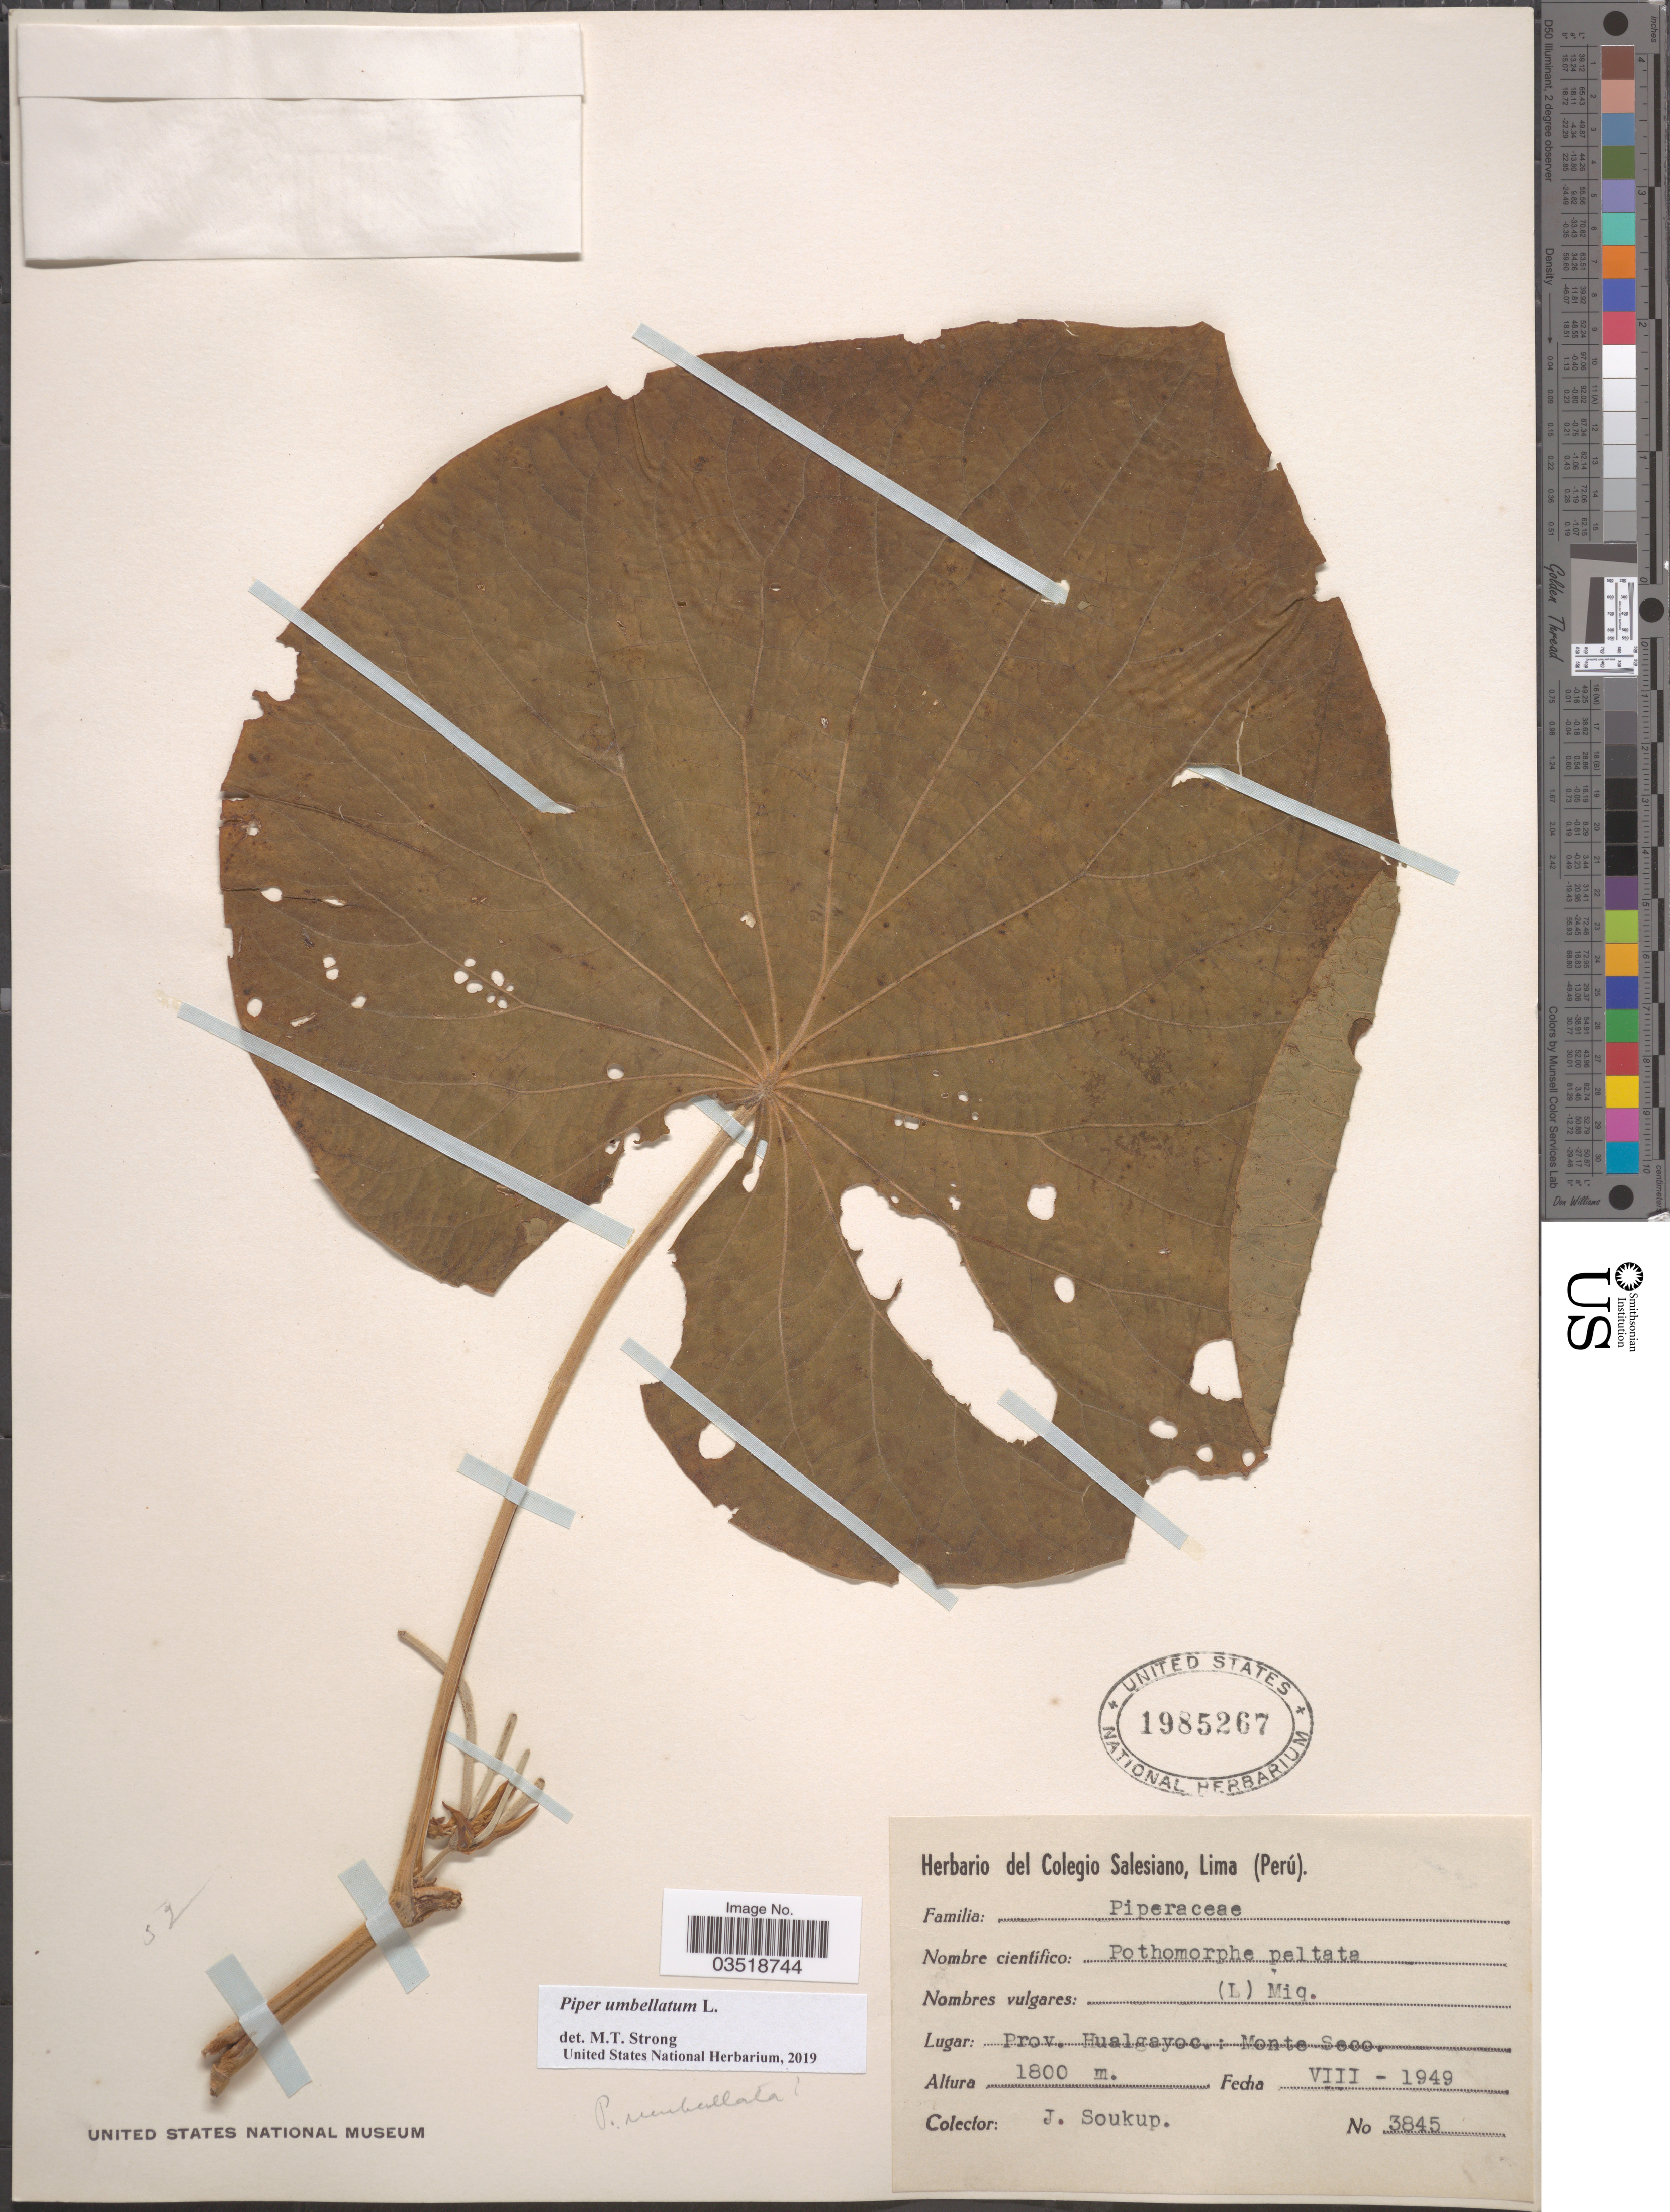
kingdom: Plantae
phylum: Tracheophyta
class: Magnoliopsida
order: Piperales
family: Piperaceae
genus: Piper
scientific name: Piper umbellatum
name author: L.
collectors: J. Soukup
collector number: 3845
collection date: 1949-08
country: Peru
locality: Prov. Hualgayoc.: Monte Seco.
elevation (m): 1800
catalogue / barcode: US 1985267